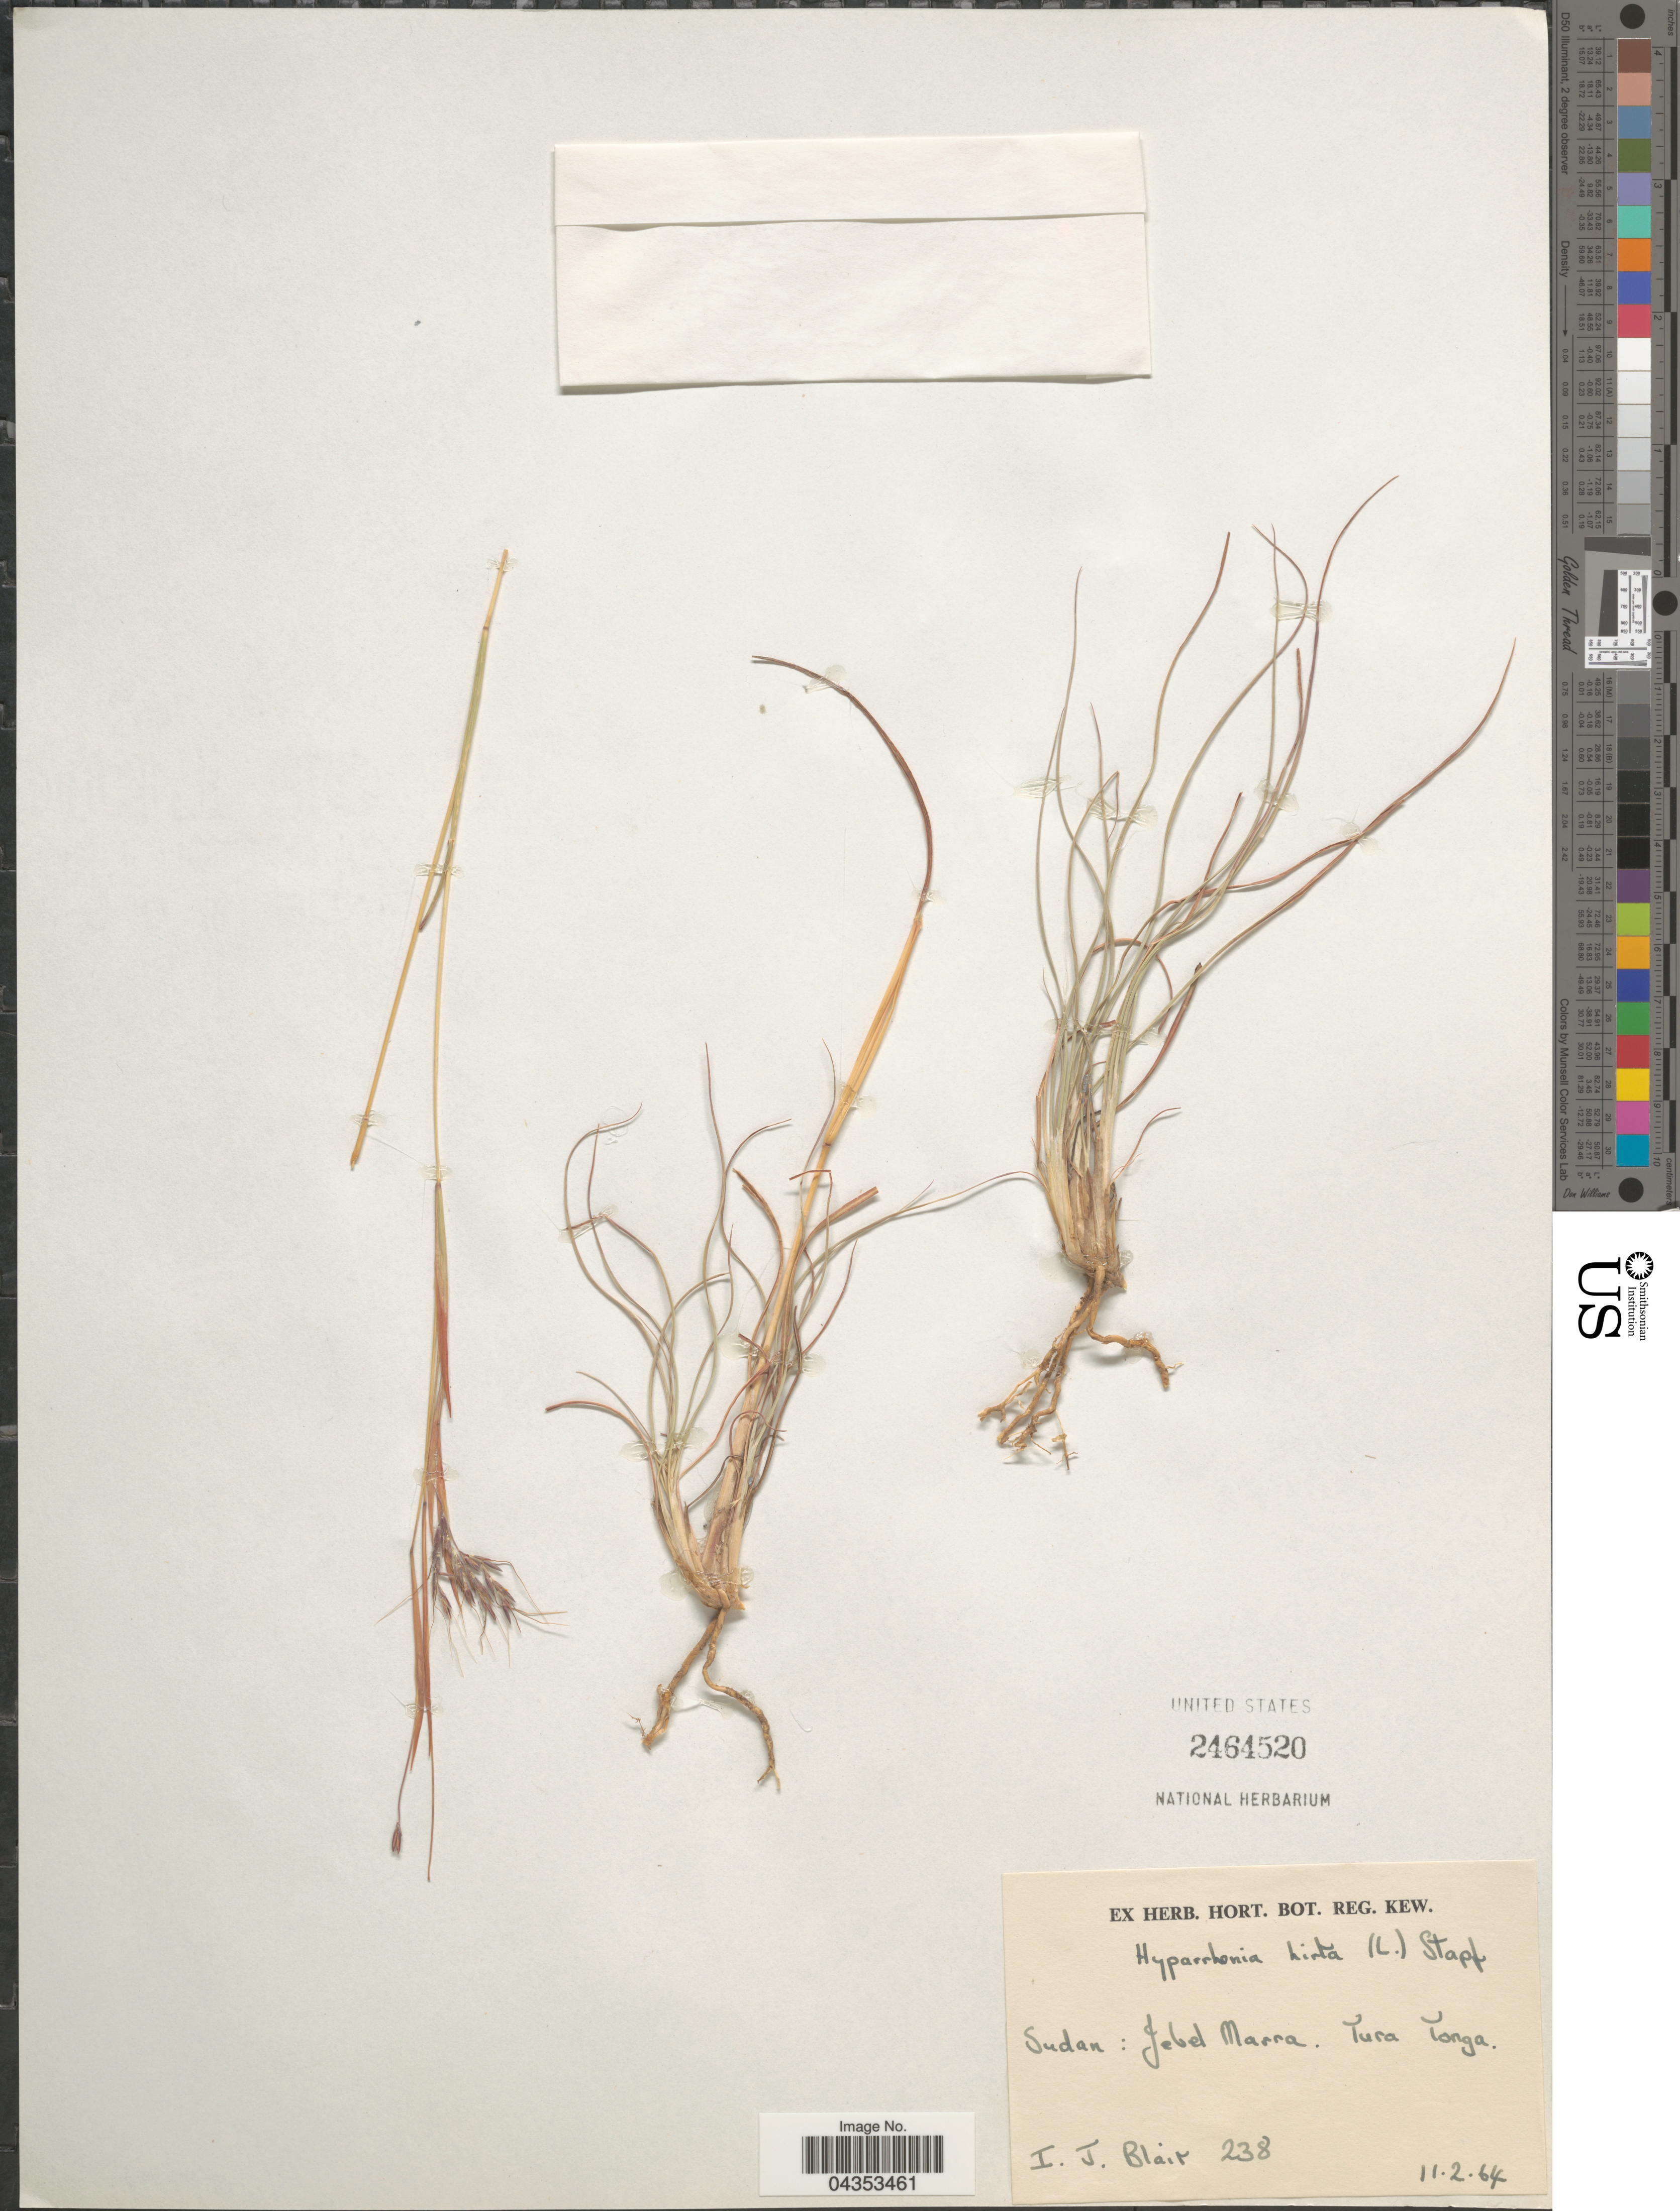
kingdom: Plantae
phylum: Tracheophyta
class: Liliopsida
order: Poales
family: Poaceae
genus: Hyparrhenia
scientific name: Hyparrhenia hirta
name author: (L.) Stapf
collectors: I. Blair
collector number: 238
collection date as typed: Transcribed d/m/y: 11/2/64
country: Sudan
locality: Jebel Marra. Tura Tonga.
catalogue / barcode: US 2464520